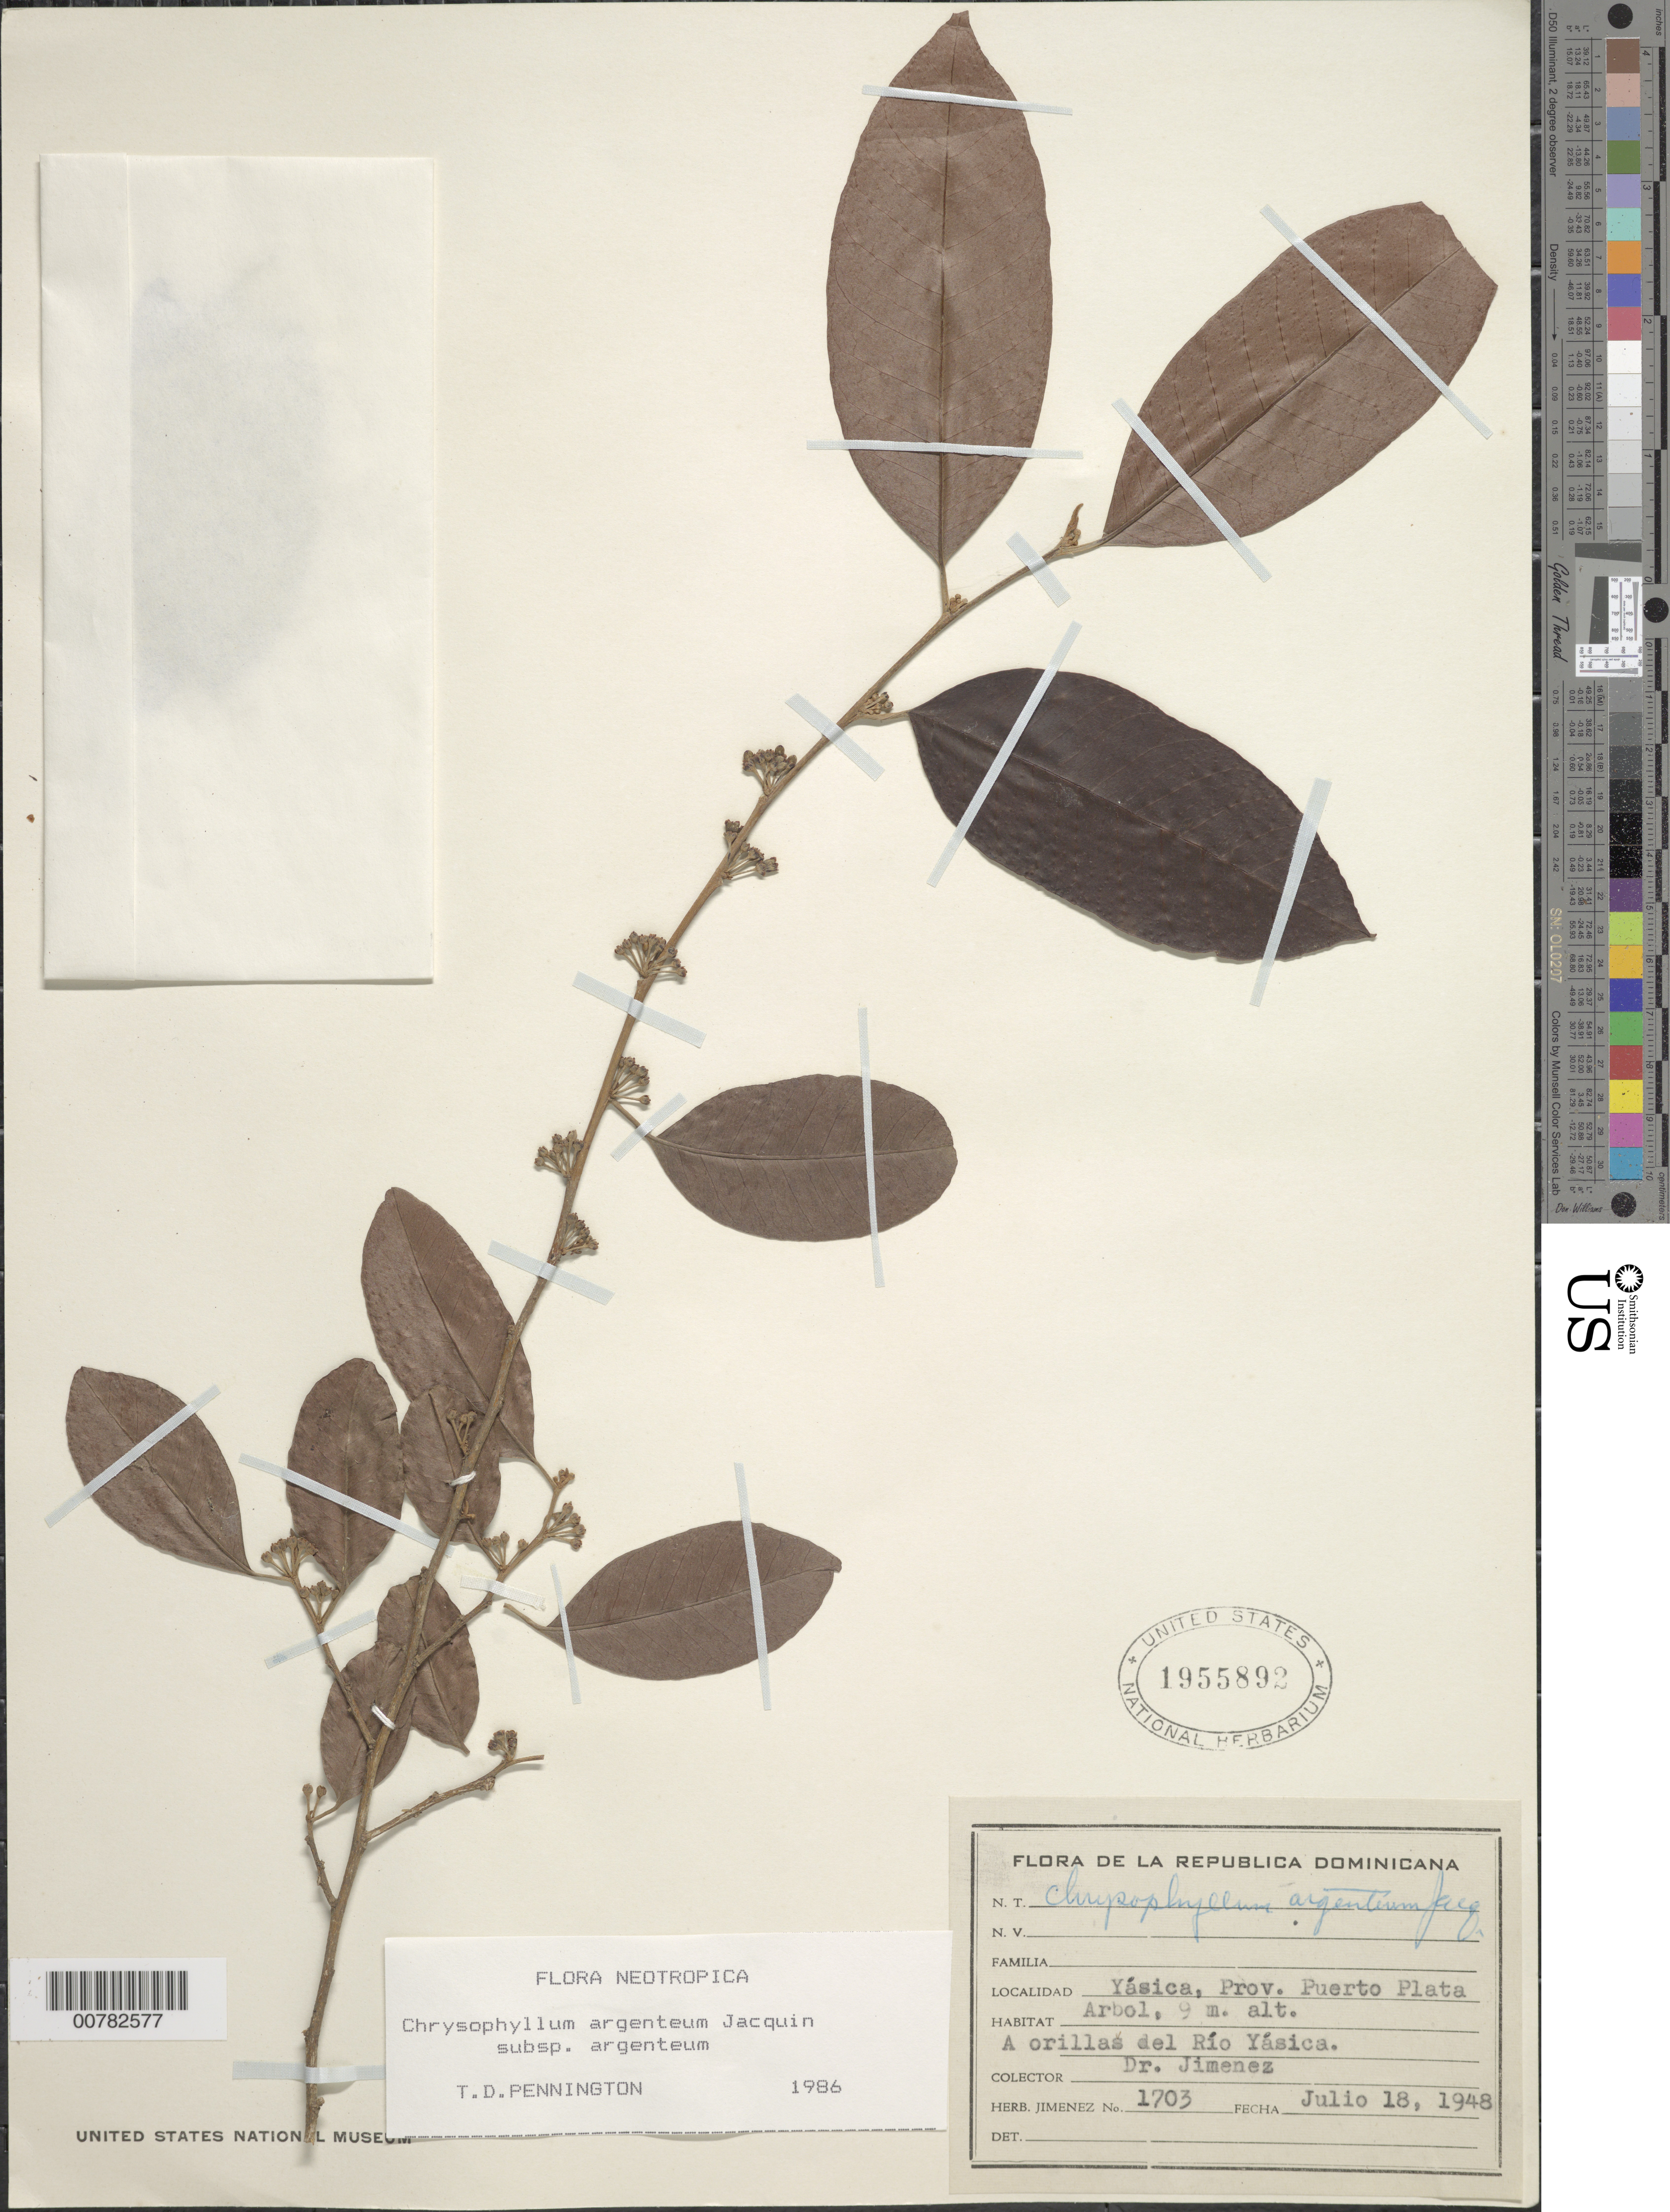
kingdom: Plantae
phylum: Tracheophyta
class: Magnoliopsida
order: Ericales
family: Sapotaceae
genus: Chrysophyllum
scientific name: Chrysophyllum argenteum subsp. auratum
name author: (Miq.) T.D. Penn.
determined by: Pennington, T. D., (K)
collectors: J. J. Jiménez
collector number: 1703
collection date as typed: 18 Jul 1948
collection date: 1948-07-18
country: Dominican Republic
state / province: Puerto Plata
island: Hispaniola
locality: Shores of Yásica River.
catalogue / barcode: US 1955892